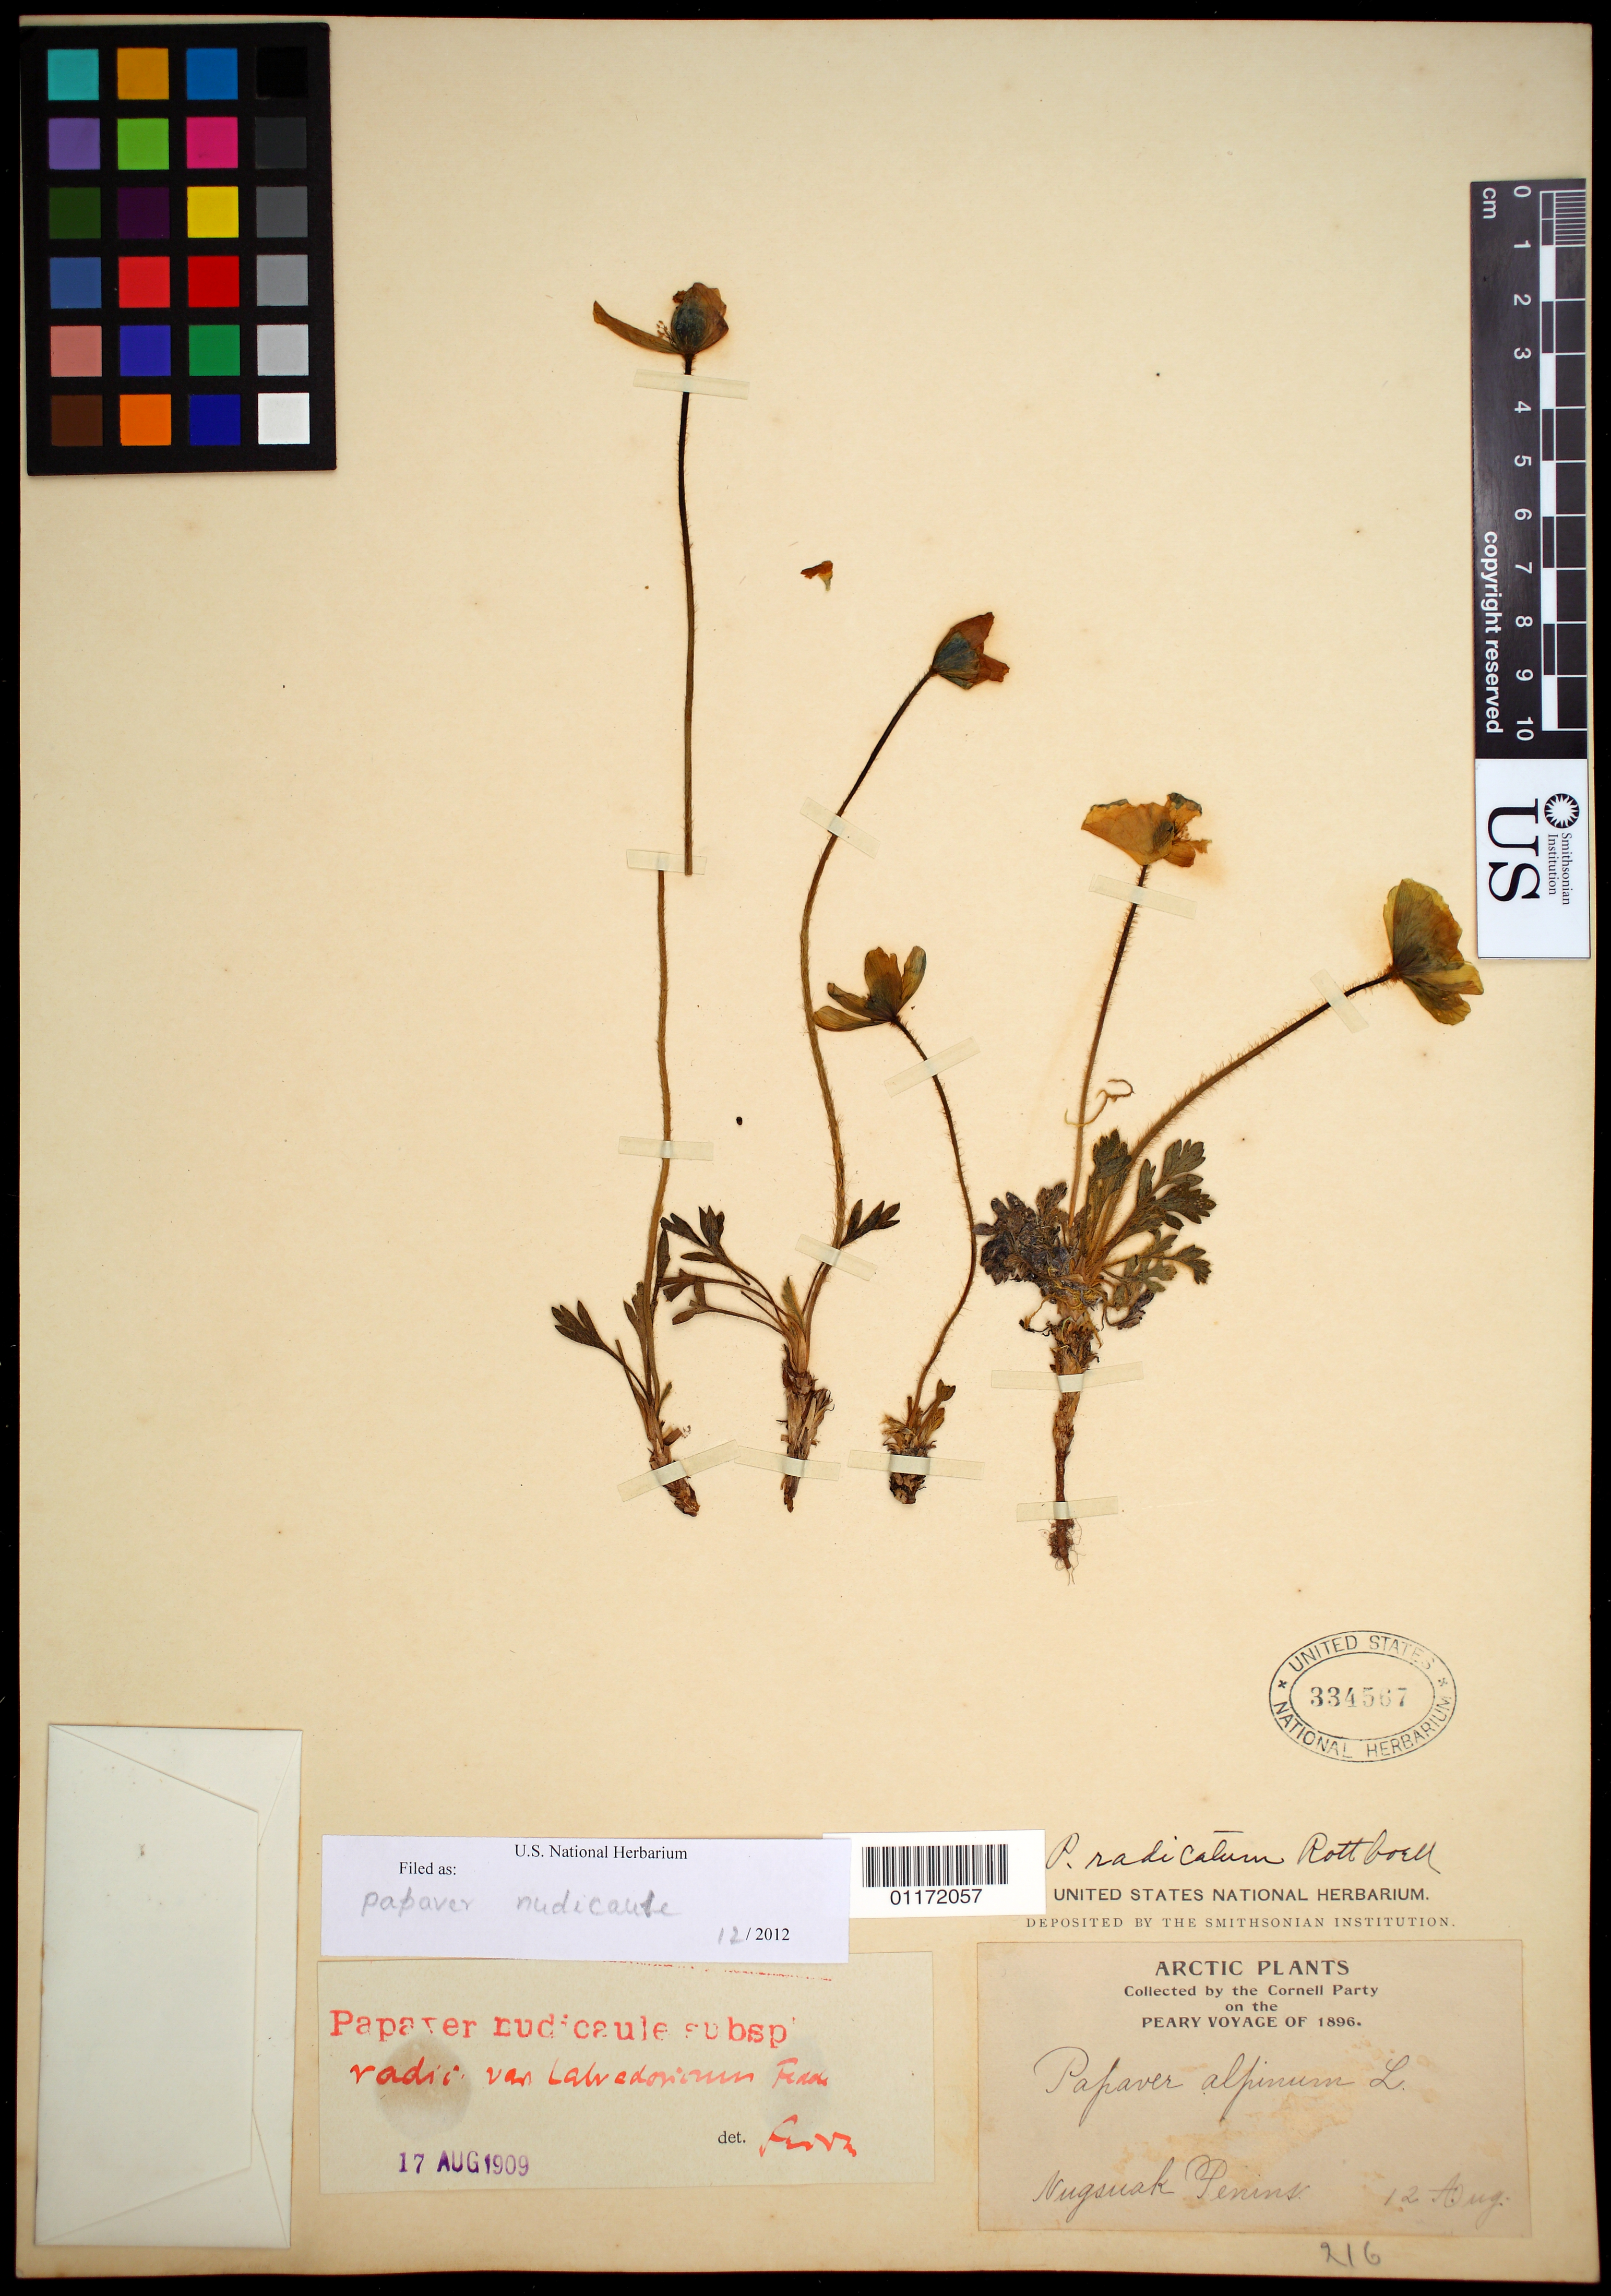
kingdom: Plantae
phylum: Tracheophyta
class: Magnoliopsida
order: Ranunculales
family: Papaveraceae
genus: Papaver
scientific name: Papaver nudicaule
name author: L.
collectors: Cornell Party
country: Canada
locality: Nugsuak Pennins.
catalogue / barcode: US 334567